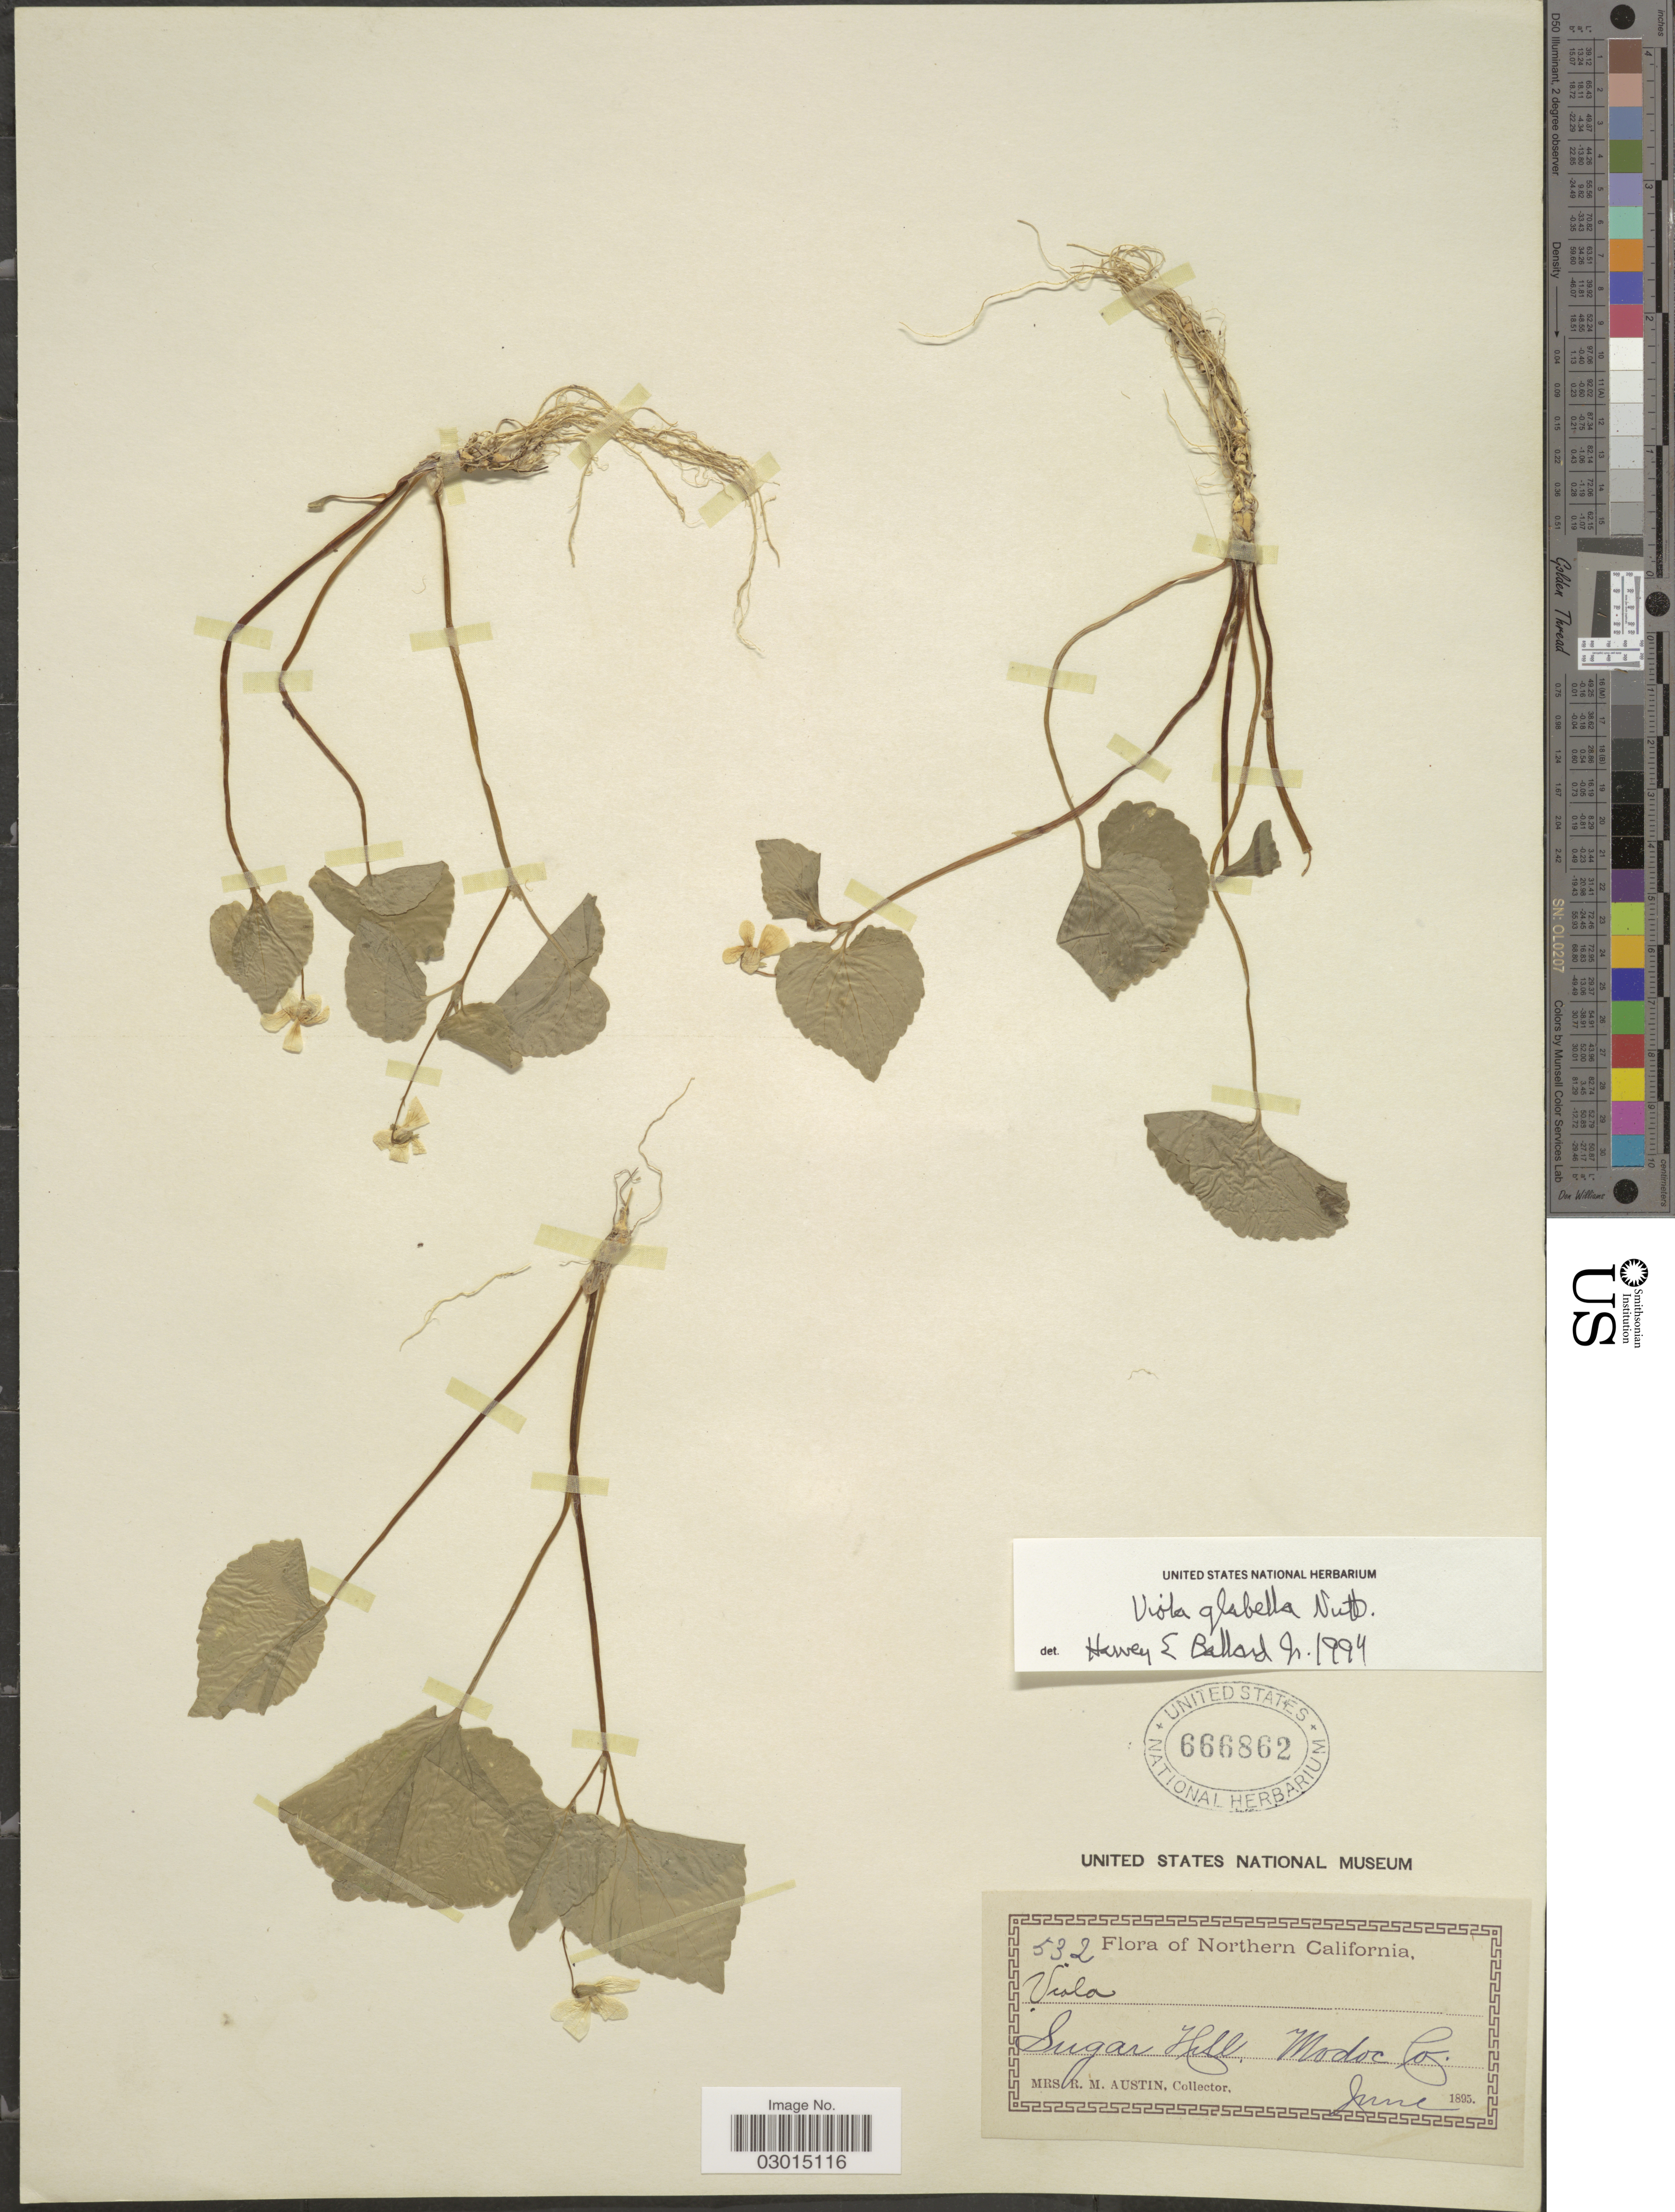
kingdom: Plantae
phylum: Tracheophyta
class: Magnoliopsida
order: Malpighiales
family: Violaceae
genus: Viola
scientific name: Viola glabella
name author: Nutt.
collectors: R. Austin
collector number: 532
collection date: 1895-06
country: United States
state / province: California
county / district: Modoc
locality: Northern California. Sugar Hill. Modoc Co.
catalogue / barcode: US 666862